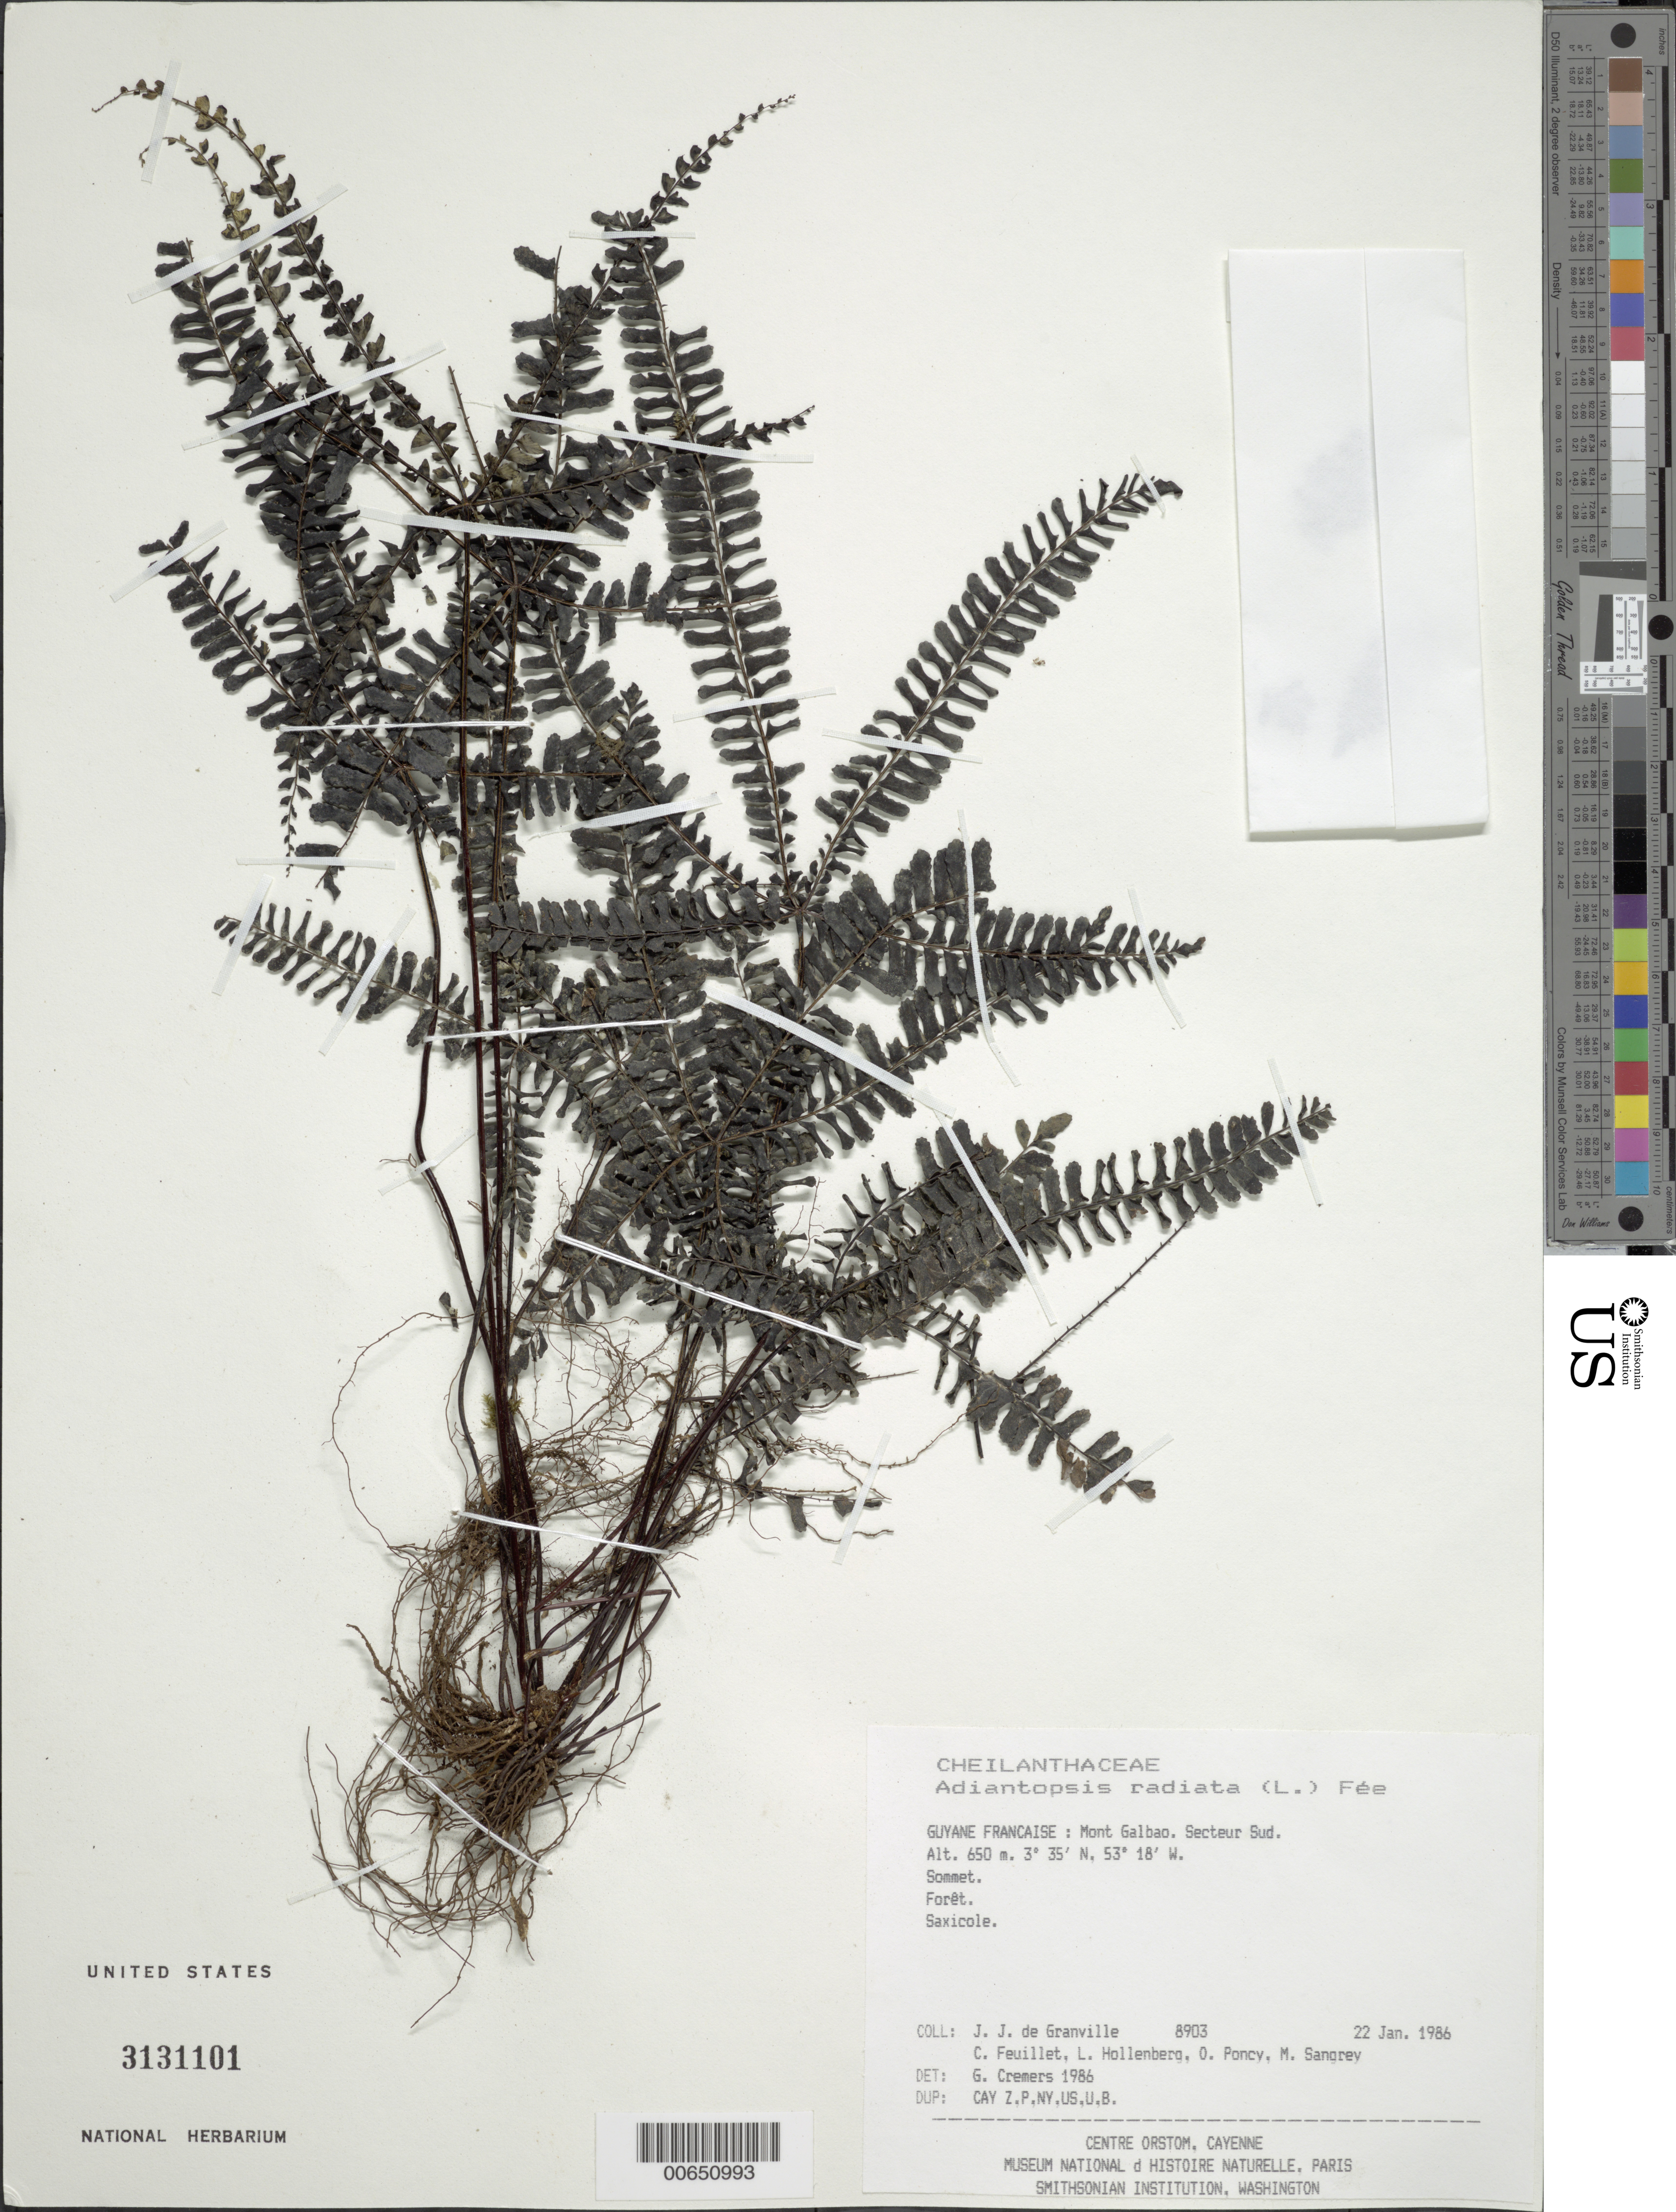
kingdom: Plantae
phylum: Tracheophyta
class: Polypodiopsida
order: Polypodiales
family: Pteridaceae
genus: Adiantopsis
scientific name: Adiantopsis radiata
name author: (L.) Fée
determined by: Cremers, Georges A.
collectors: J.-J. de Granville, C. Feuillet, L. Hollenberg, O. Poncy & M. S. Sangrey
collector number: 8903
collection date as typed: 22-Jan-86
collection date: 1986-01-22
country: French Guiana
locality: Mont Galbao. Secteur Sud. Sommet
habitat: Forêt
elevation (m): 650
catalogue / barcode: US 3131101